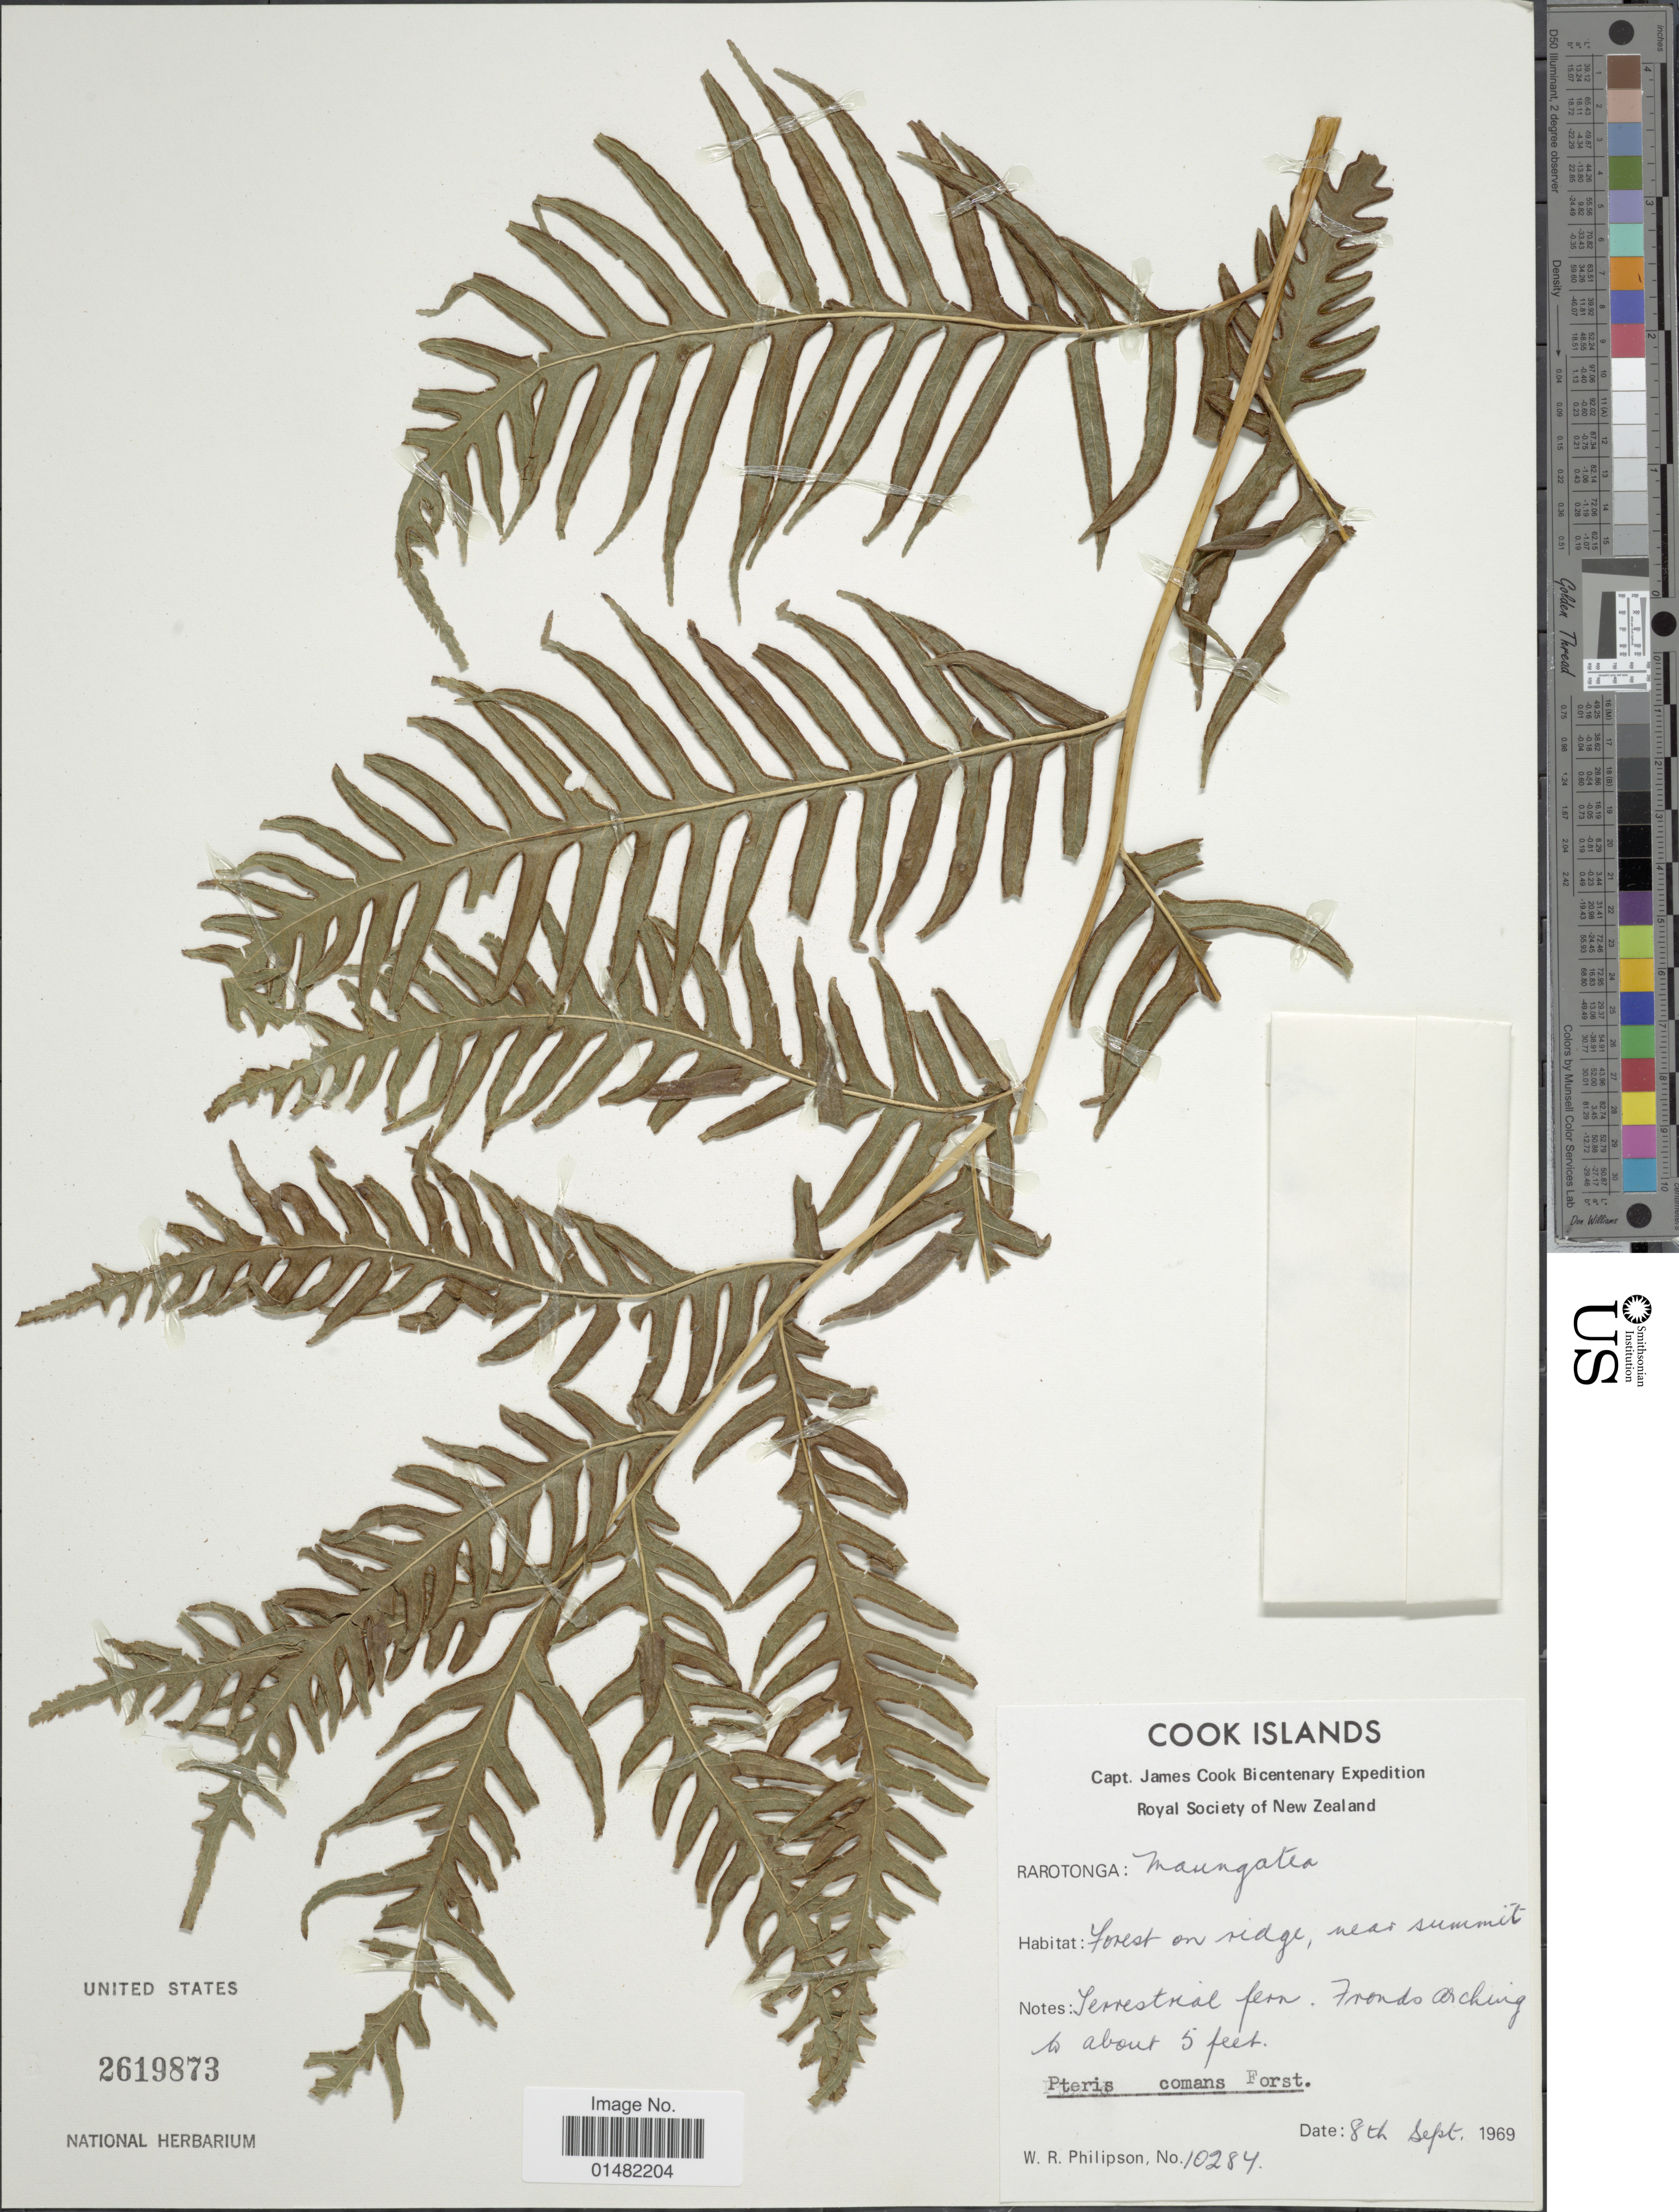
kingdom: Plantae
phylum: Tracheophyta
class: Polypodiopsida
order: Polypodiales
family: Pteridaceae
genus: Pteris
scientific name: Pteris comans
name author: G. Forst.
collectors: W. R. Philipson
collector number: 10284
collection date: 1969-09-08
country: Cook Islands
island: Rarotonga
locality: Rarotonga: Maungatea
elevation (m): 2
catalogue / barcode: US 2619873